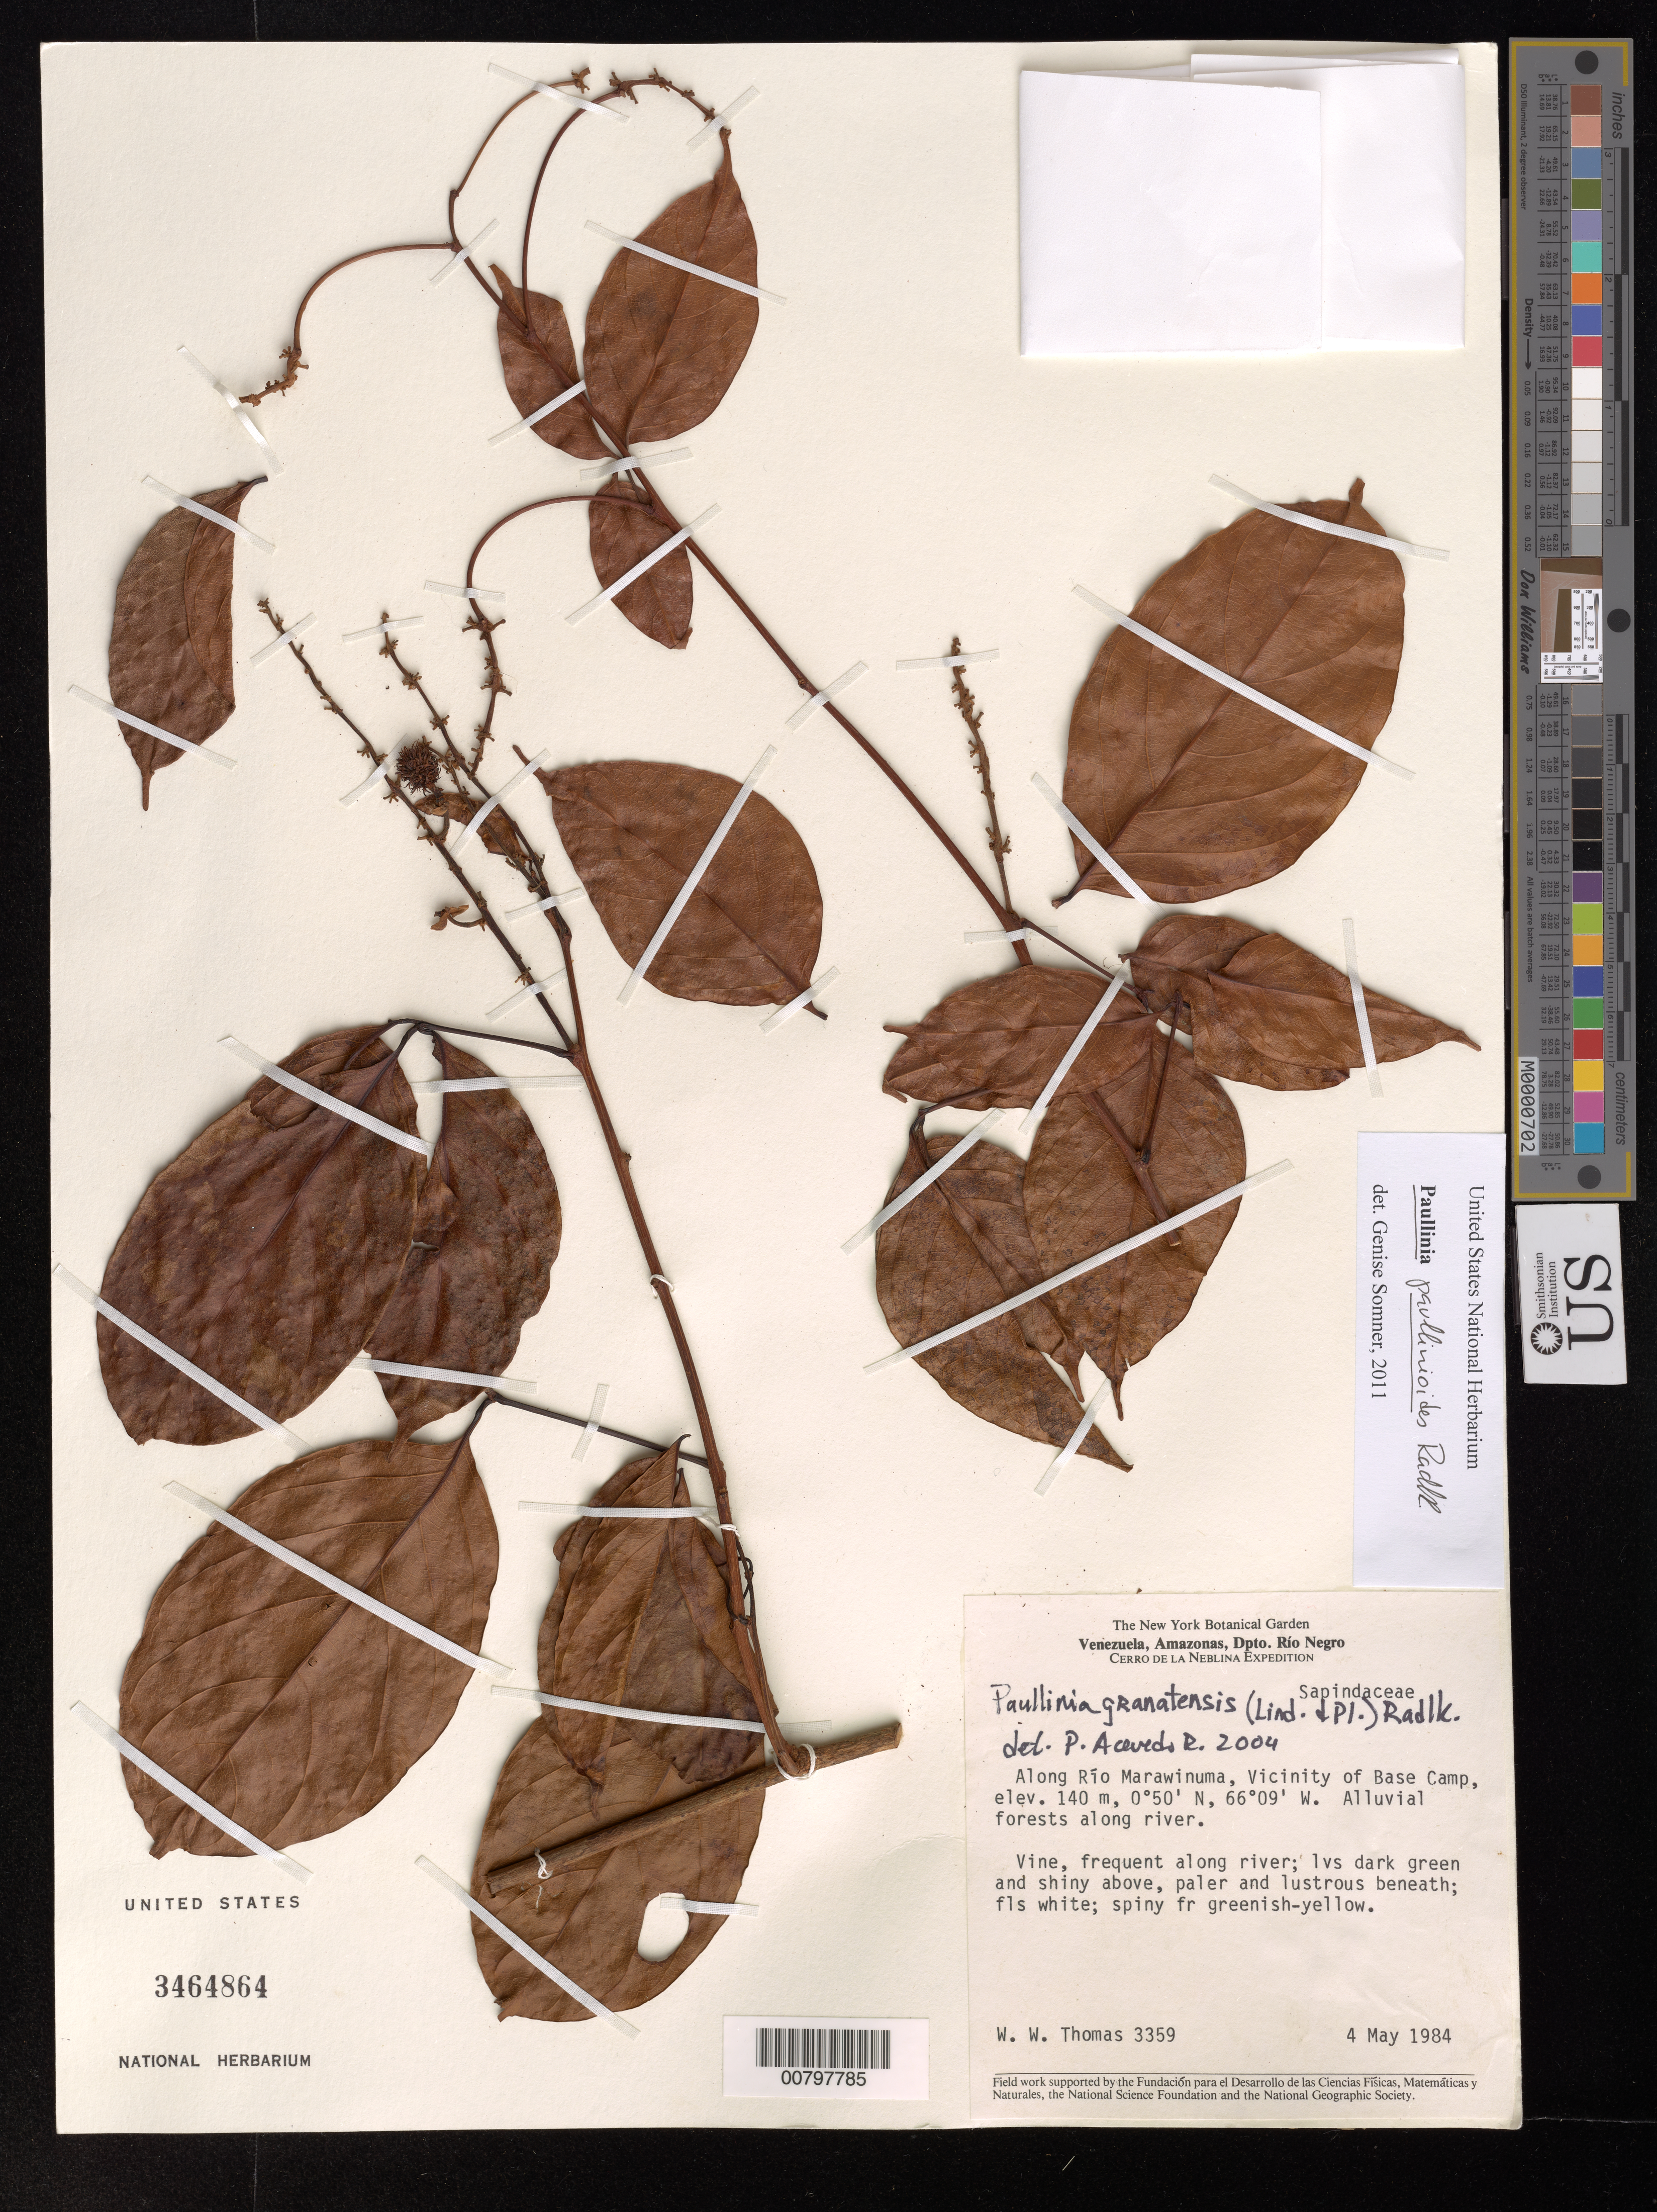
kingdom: Plantae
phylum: Tracheophyta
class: Magnoliopsida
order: Sapindales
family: Sapindaceae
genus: Paullinia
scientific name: Paullinia granatensis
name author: (Planch. & Linden ex Triana & Planch.) Radlk.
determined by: Acevedo-Rodríguez, P., (BOT), Smithsonian Institution - National Museum of Natural History (UNITED STATES)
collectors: W. W. Thomas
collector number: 3359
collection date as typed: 04 May 1984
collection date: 1984-05-04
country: Venezuela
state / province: Amazonas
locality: Dpto. Río Negro: along Río Marawinuma, vicinity of Base Camp.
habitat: Alluvial forests along river.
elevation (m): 140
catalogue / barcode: US 3464864